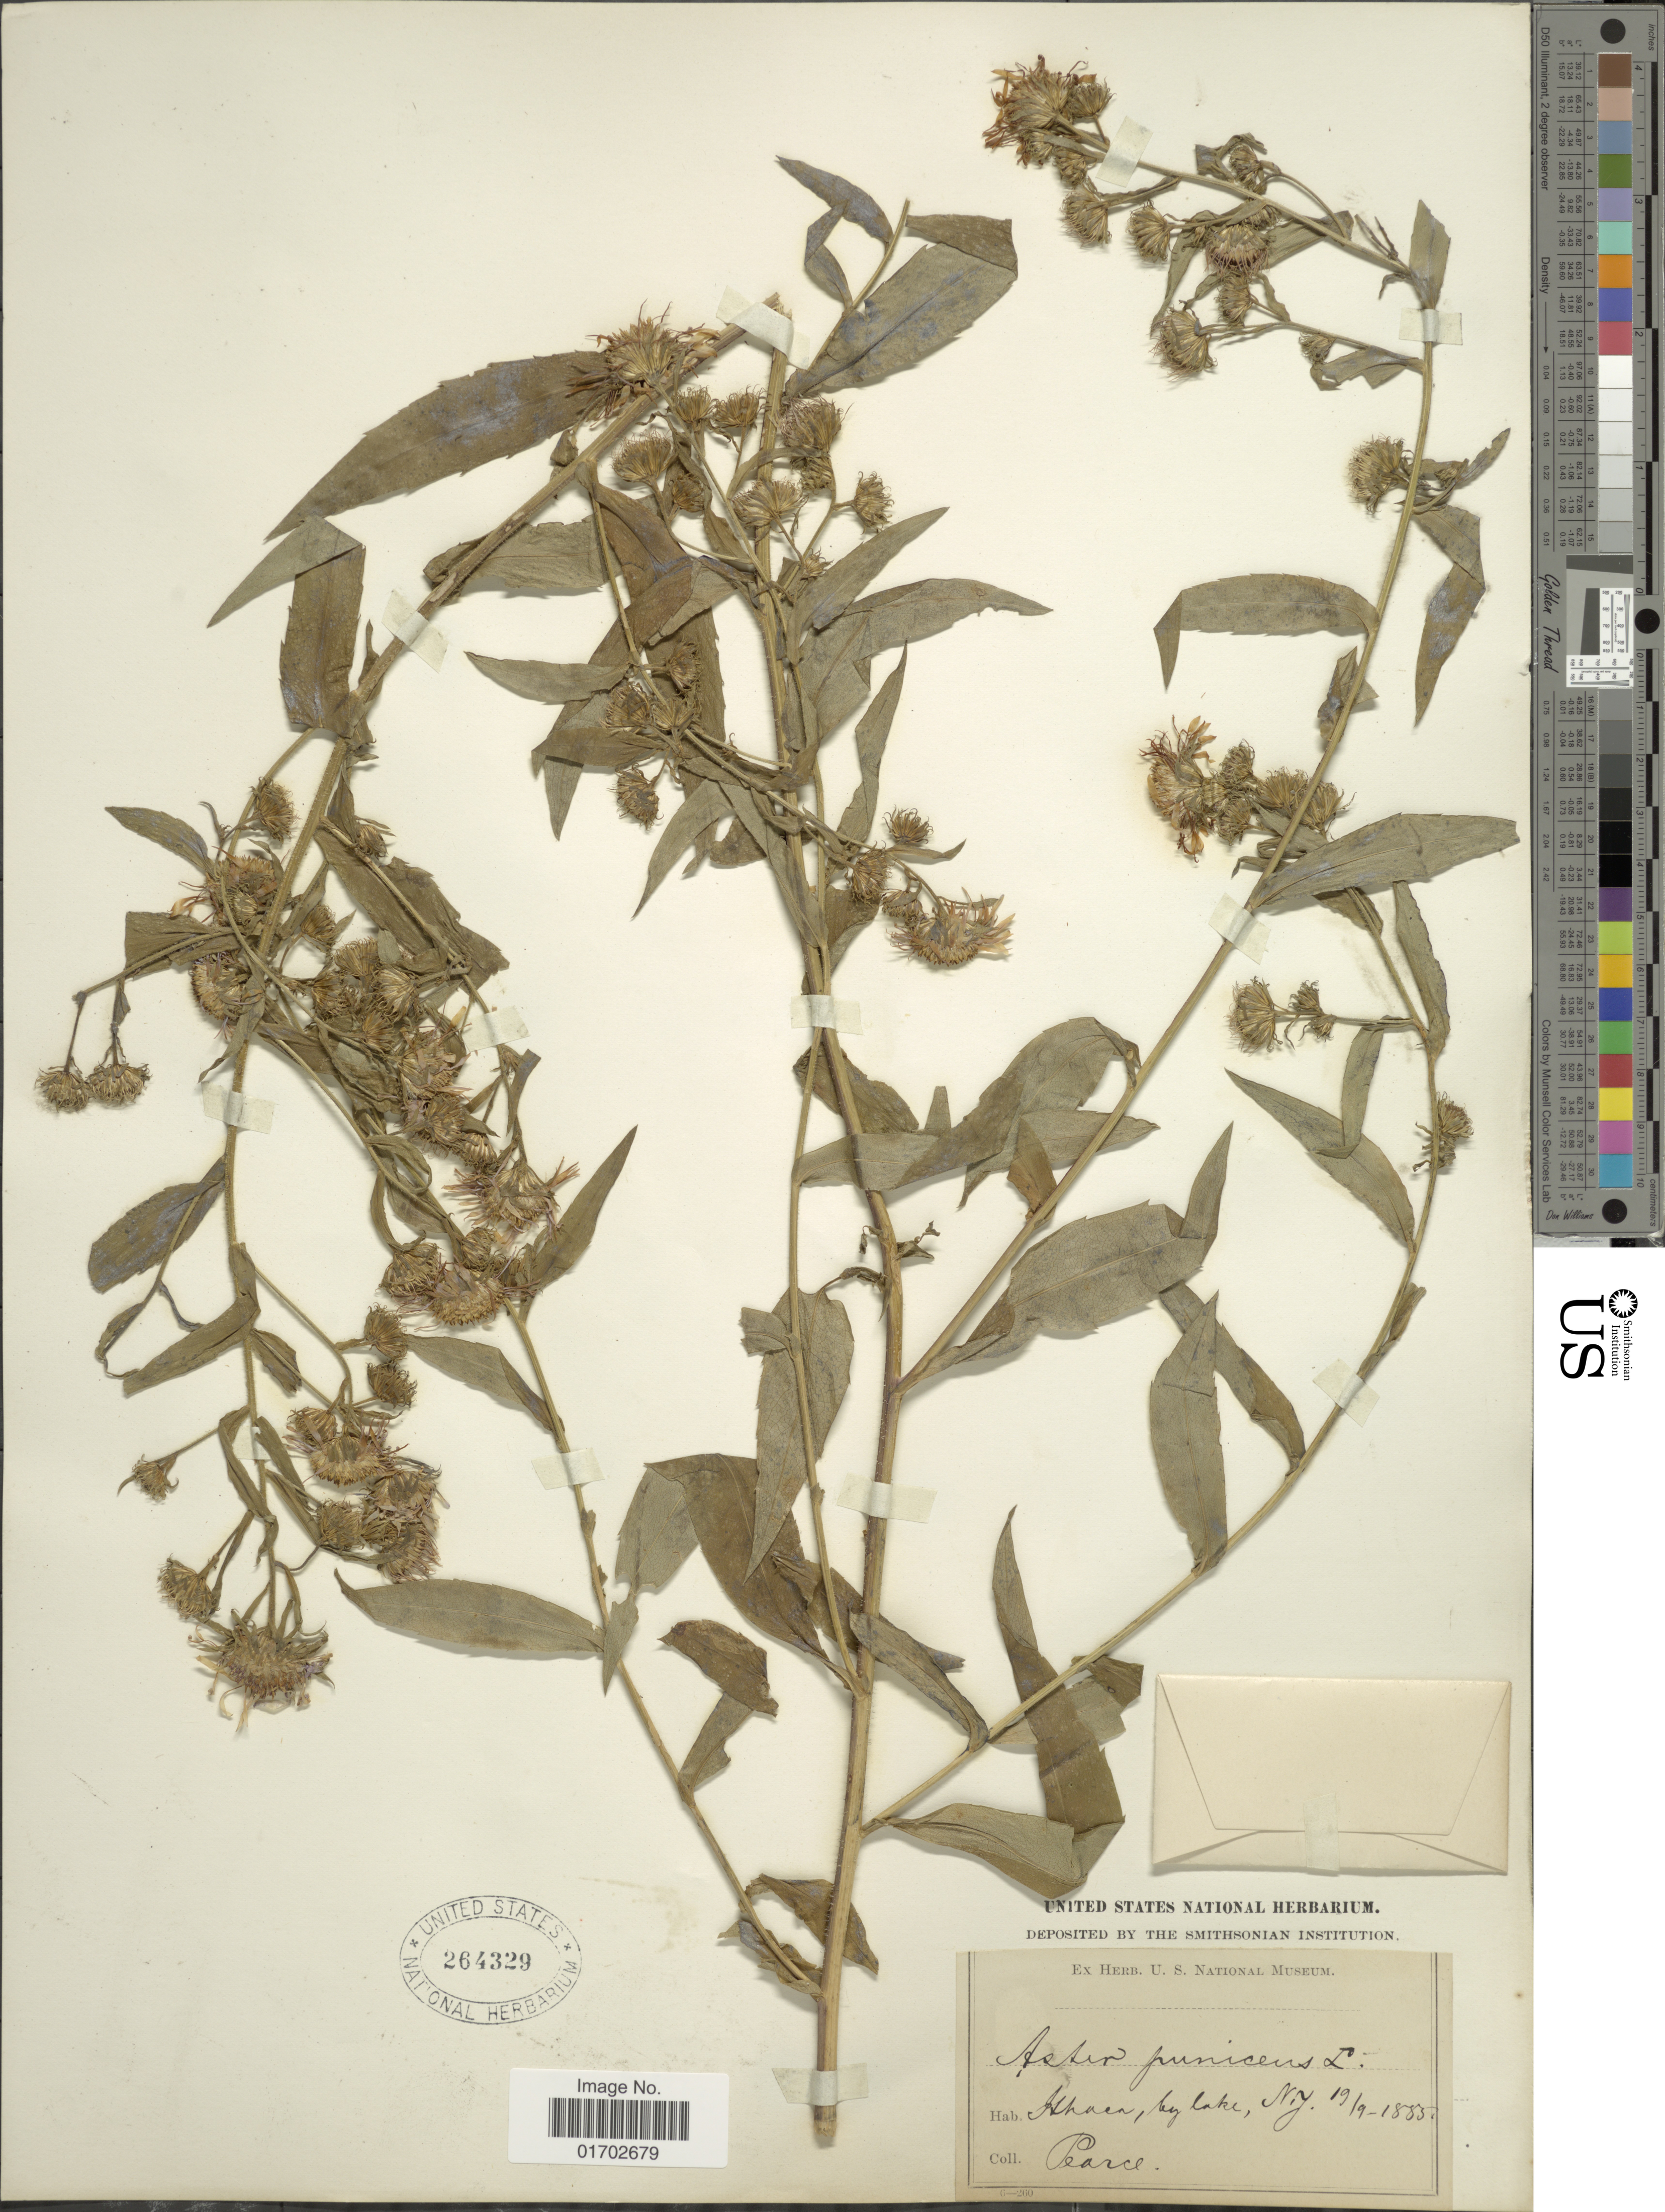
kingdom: Plantae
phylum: Tracheophyta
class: Magnoliopsida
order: Asterales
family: Asteraceae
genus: Symphyotrichum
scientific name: Symphyotrichum puniceum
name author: (L.) Á. Löve & D. Löve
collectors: -. Pearce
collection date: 1885-09-19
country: United States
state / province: New York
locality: Isthaca, by lake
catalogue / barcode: US 264329